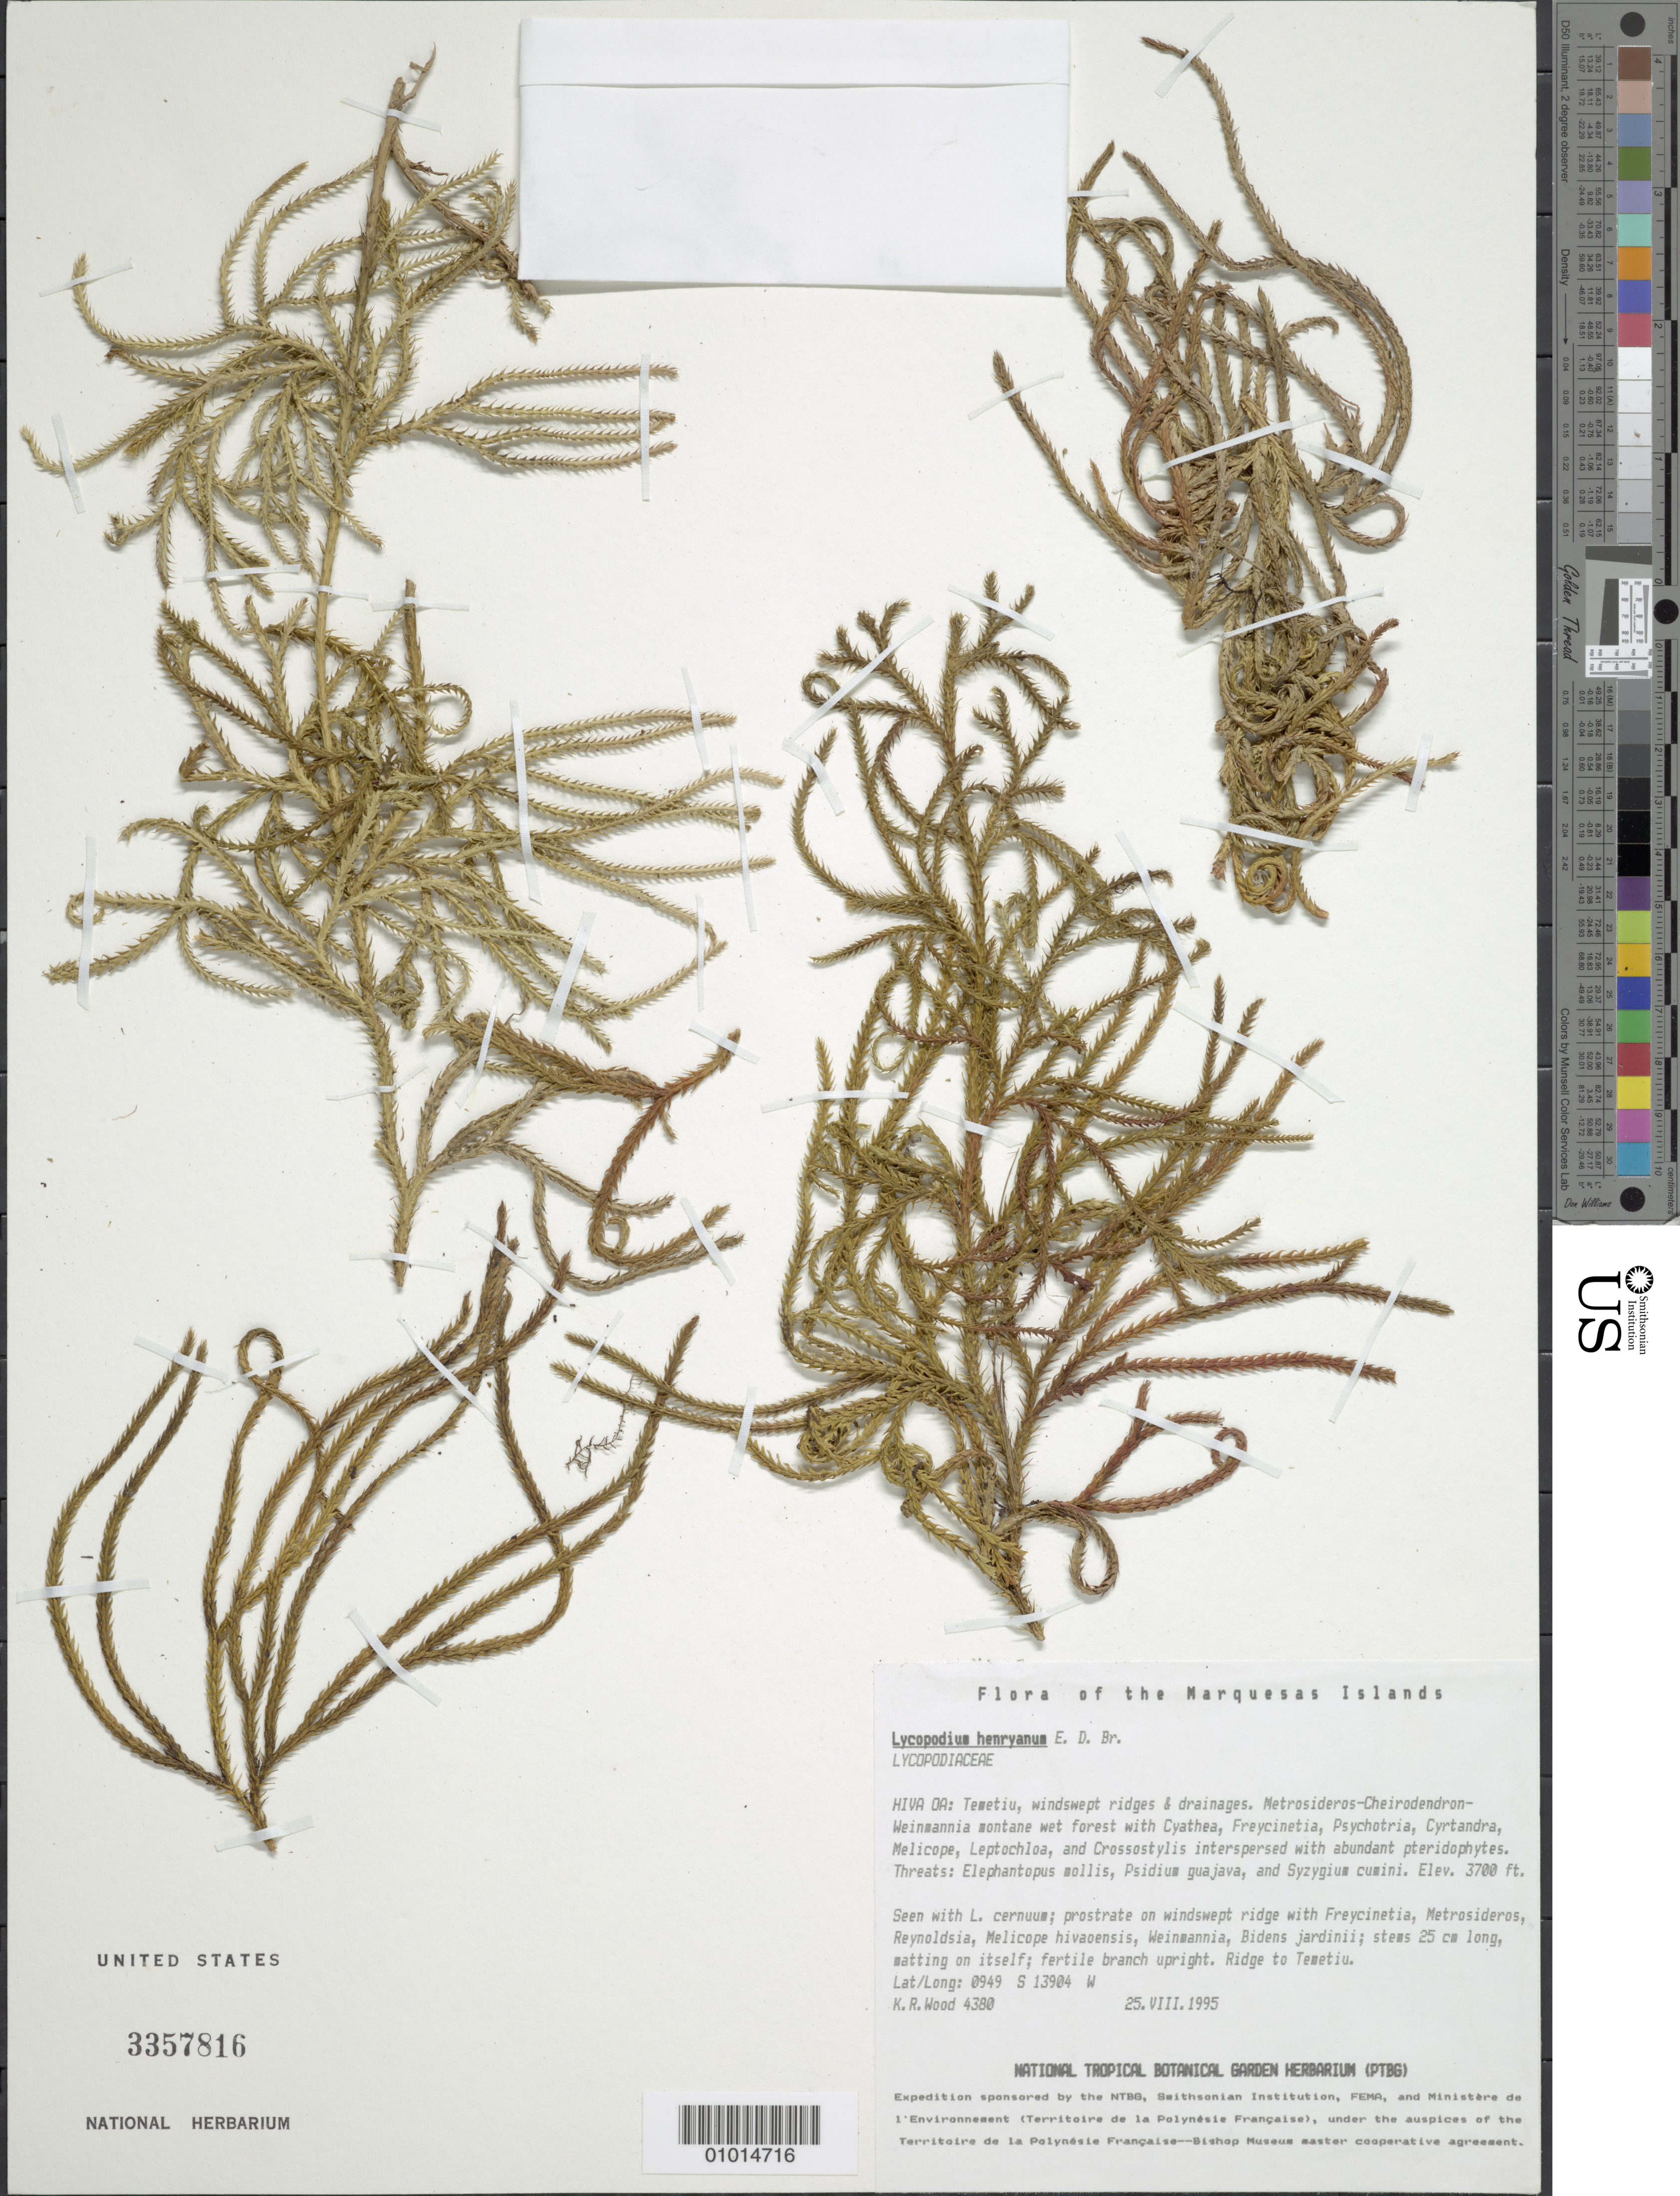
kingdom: Plantae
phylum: Tracheophyta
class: Lycopodiopsida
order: Lycopodiales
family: Lycopodiaceae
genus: Diphasiastrum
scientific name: Diphasiastrum henryanum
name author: (E.D. Br. & F. Br.) Holub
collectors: K. R. Wood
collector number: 4380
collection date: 1995-08-25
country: French Polynesia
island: Hiva Oa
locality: Ridge to Temetiu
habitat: Windswept ridges and drainages. In Metrosideros - Cheirodendron - Weinmannia montane wet forest and Cyathea - Freycinetia interspersed with rich pteridophyte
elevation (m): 1128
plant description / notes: Elaphantopsis mollis, Psidium guajava, Syzygium cuminii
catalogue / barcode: US 3357816